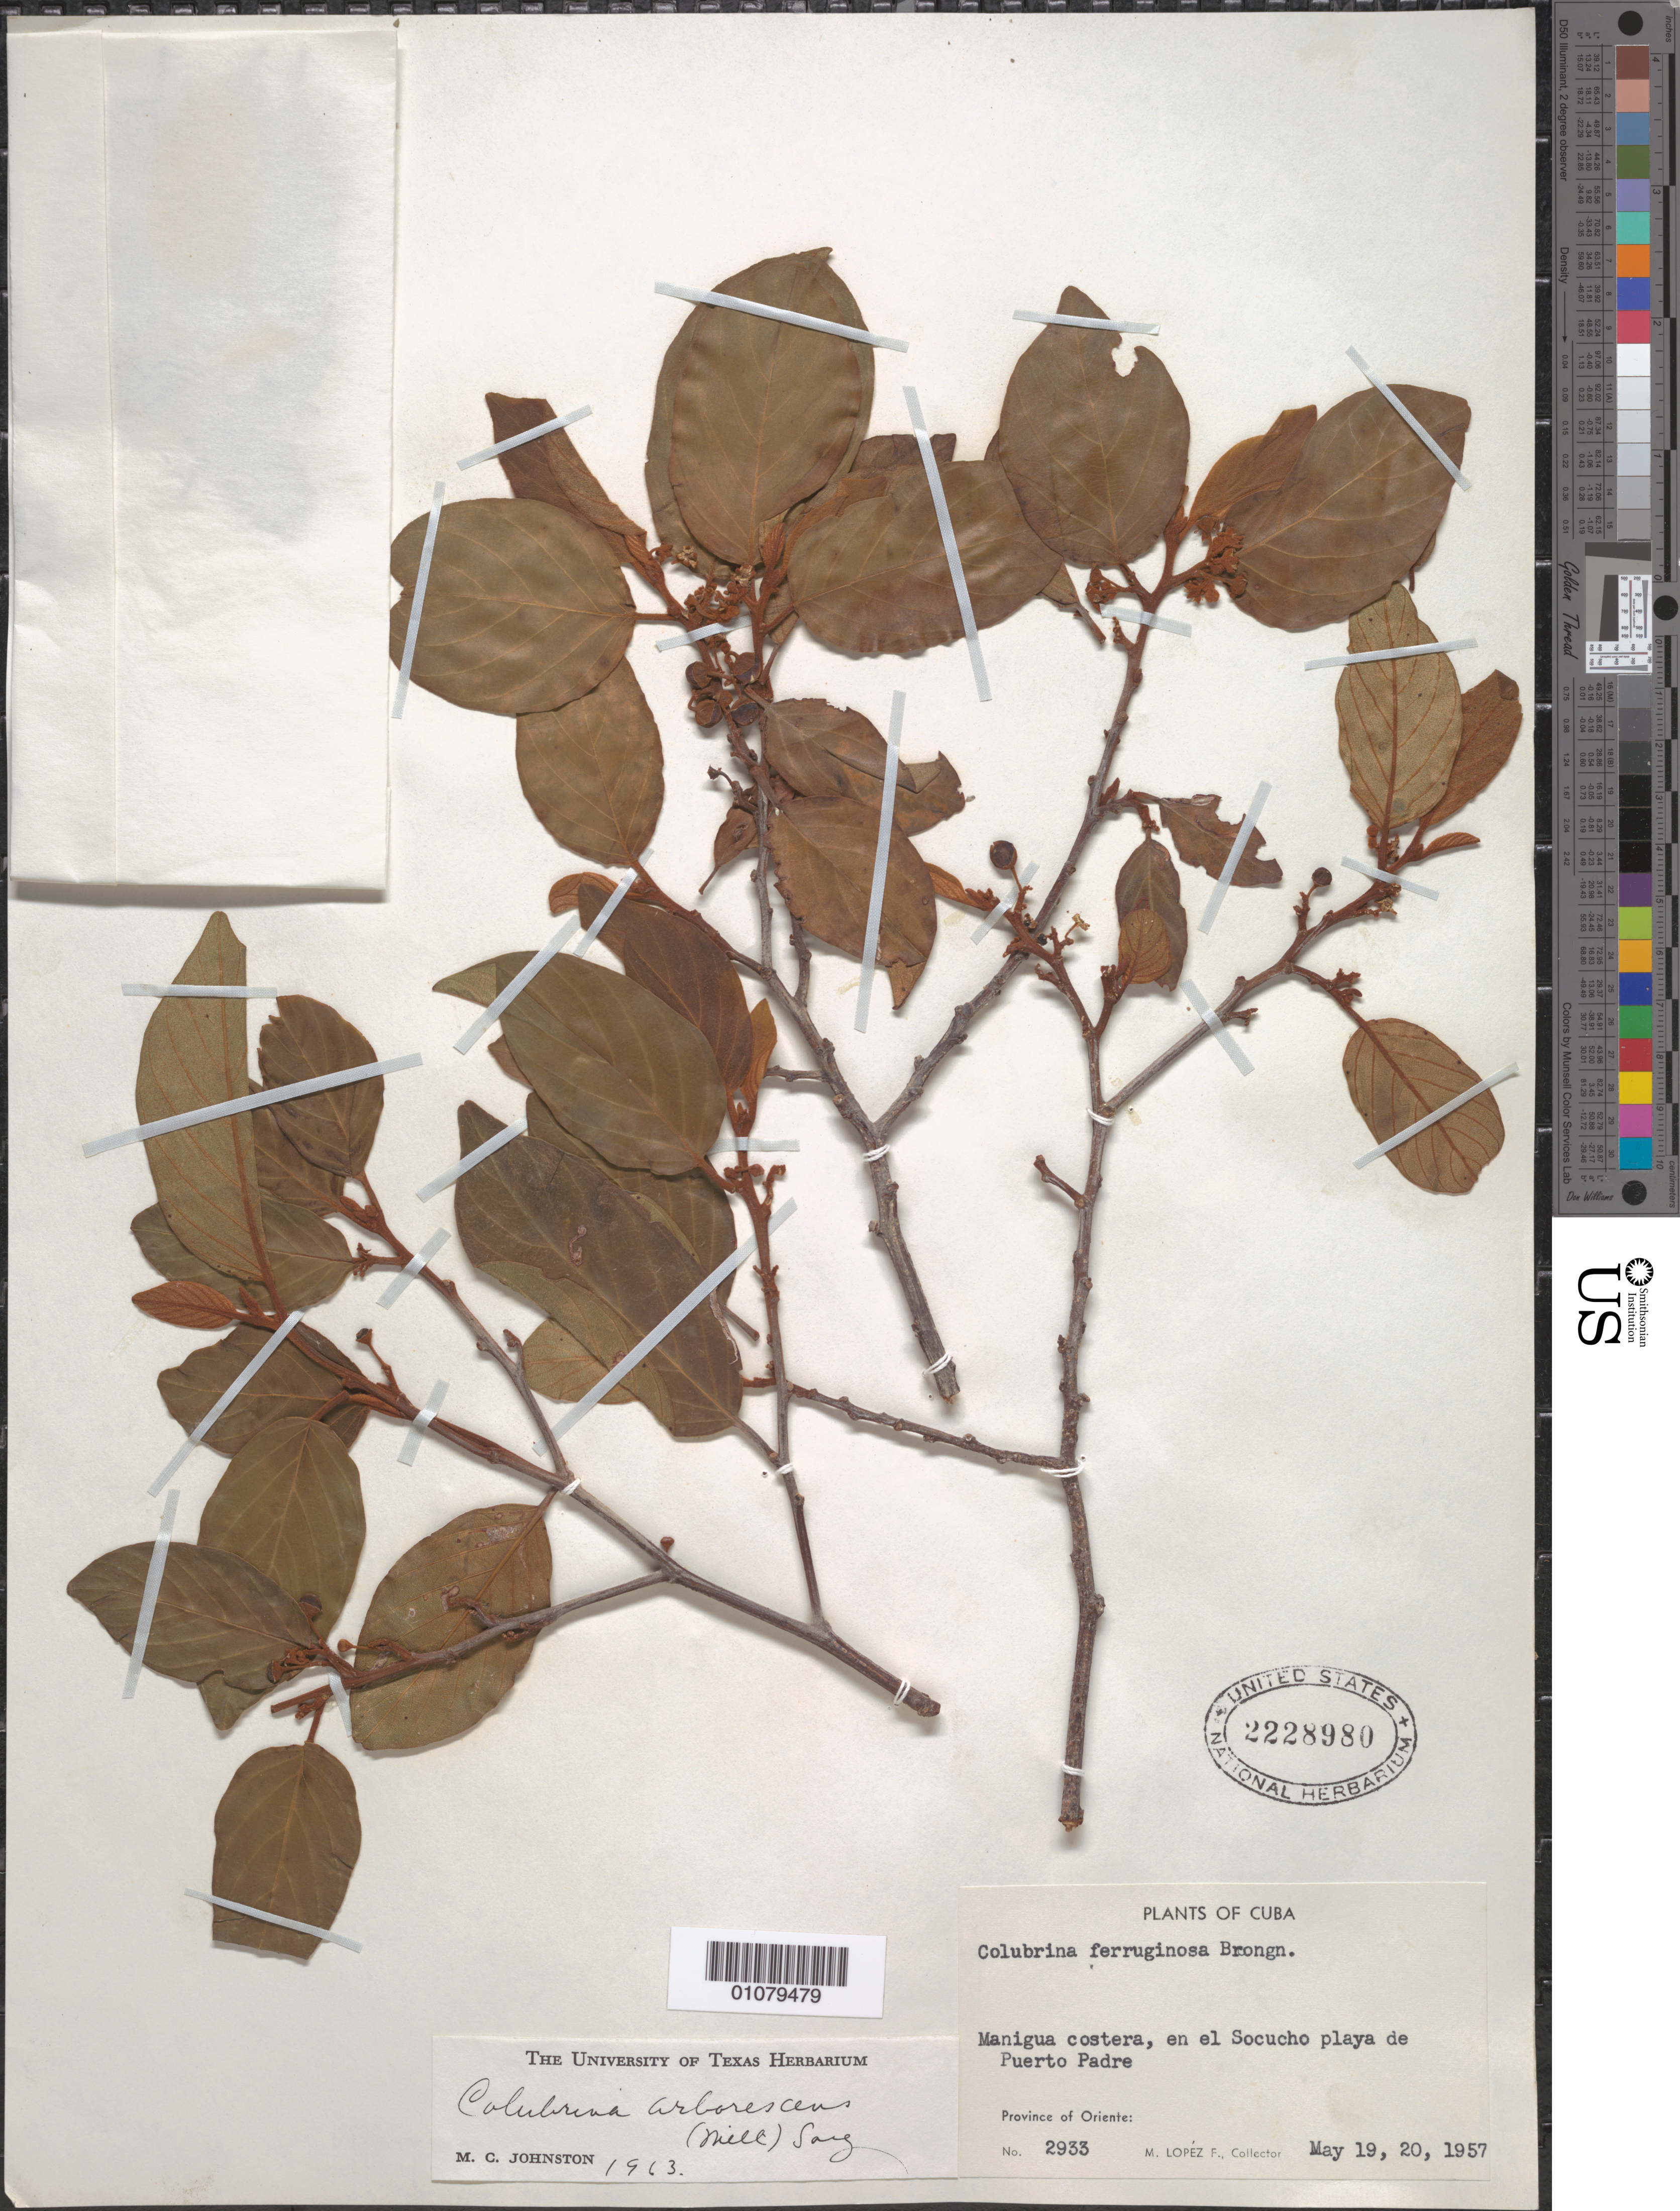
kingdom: Plantae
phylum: Tracheophyta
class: Magnoliopsida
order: Rosales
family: Rhamnaceae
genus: Colubrina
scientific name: Colubrina arborescens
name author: (Mill.) Sarg.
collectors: M. López Figueiras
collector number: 2933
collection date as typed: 19 May 1957 and 20 May 1957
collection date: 1957-05-19,1957-05-20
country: Cuba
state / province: Las Tunas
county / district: Puerto Padre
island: Cuba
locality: Manigua en el Socucho playa de Puerto Padre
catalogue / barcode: US 2228980